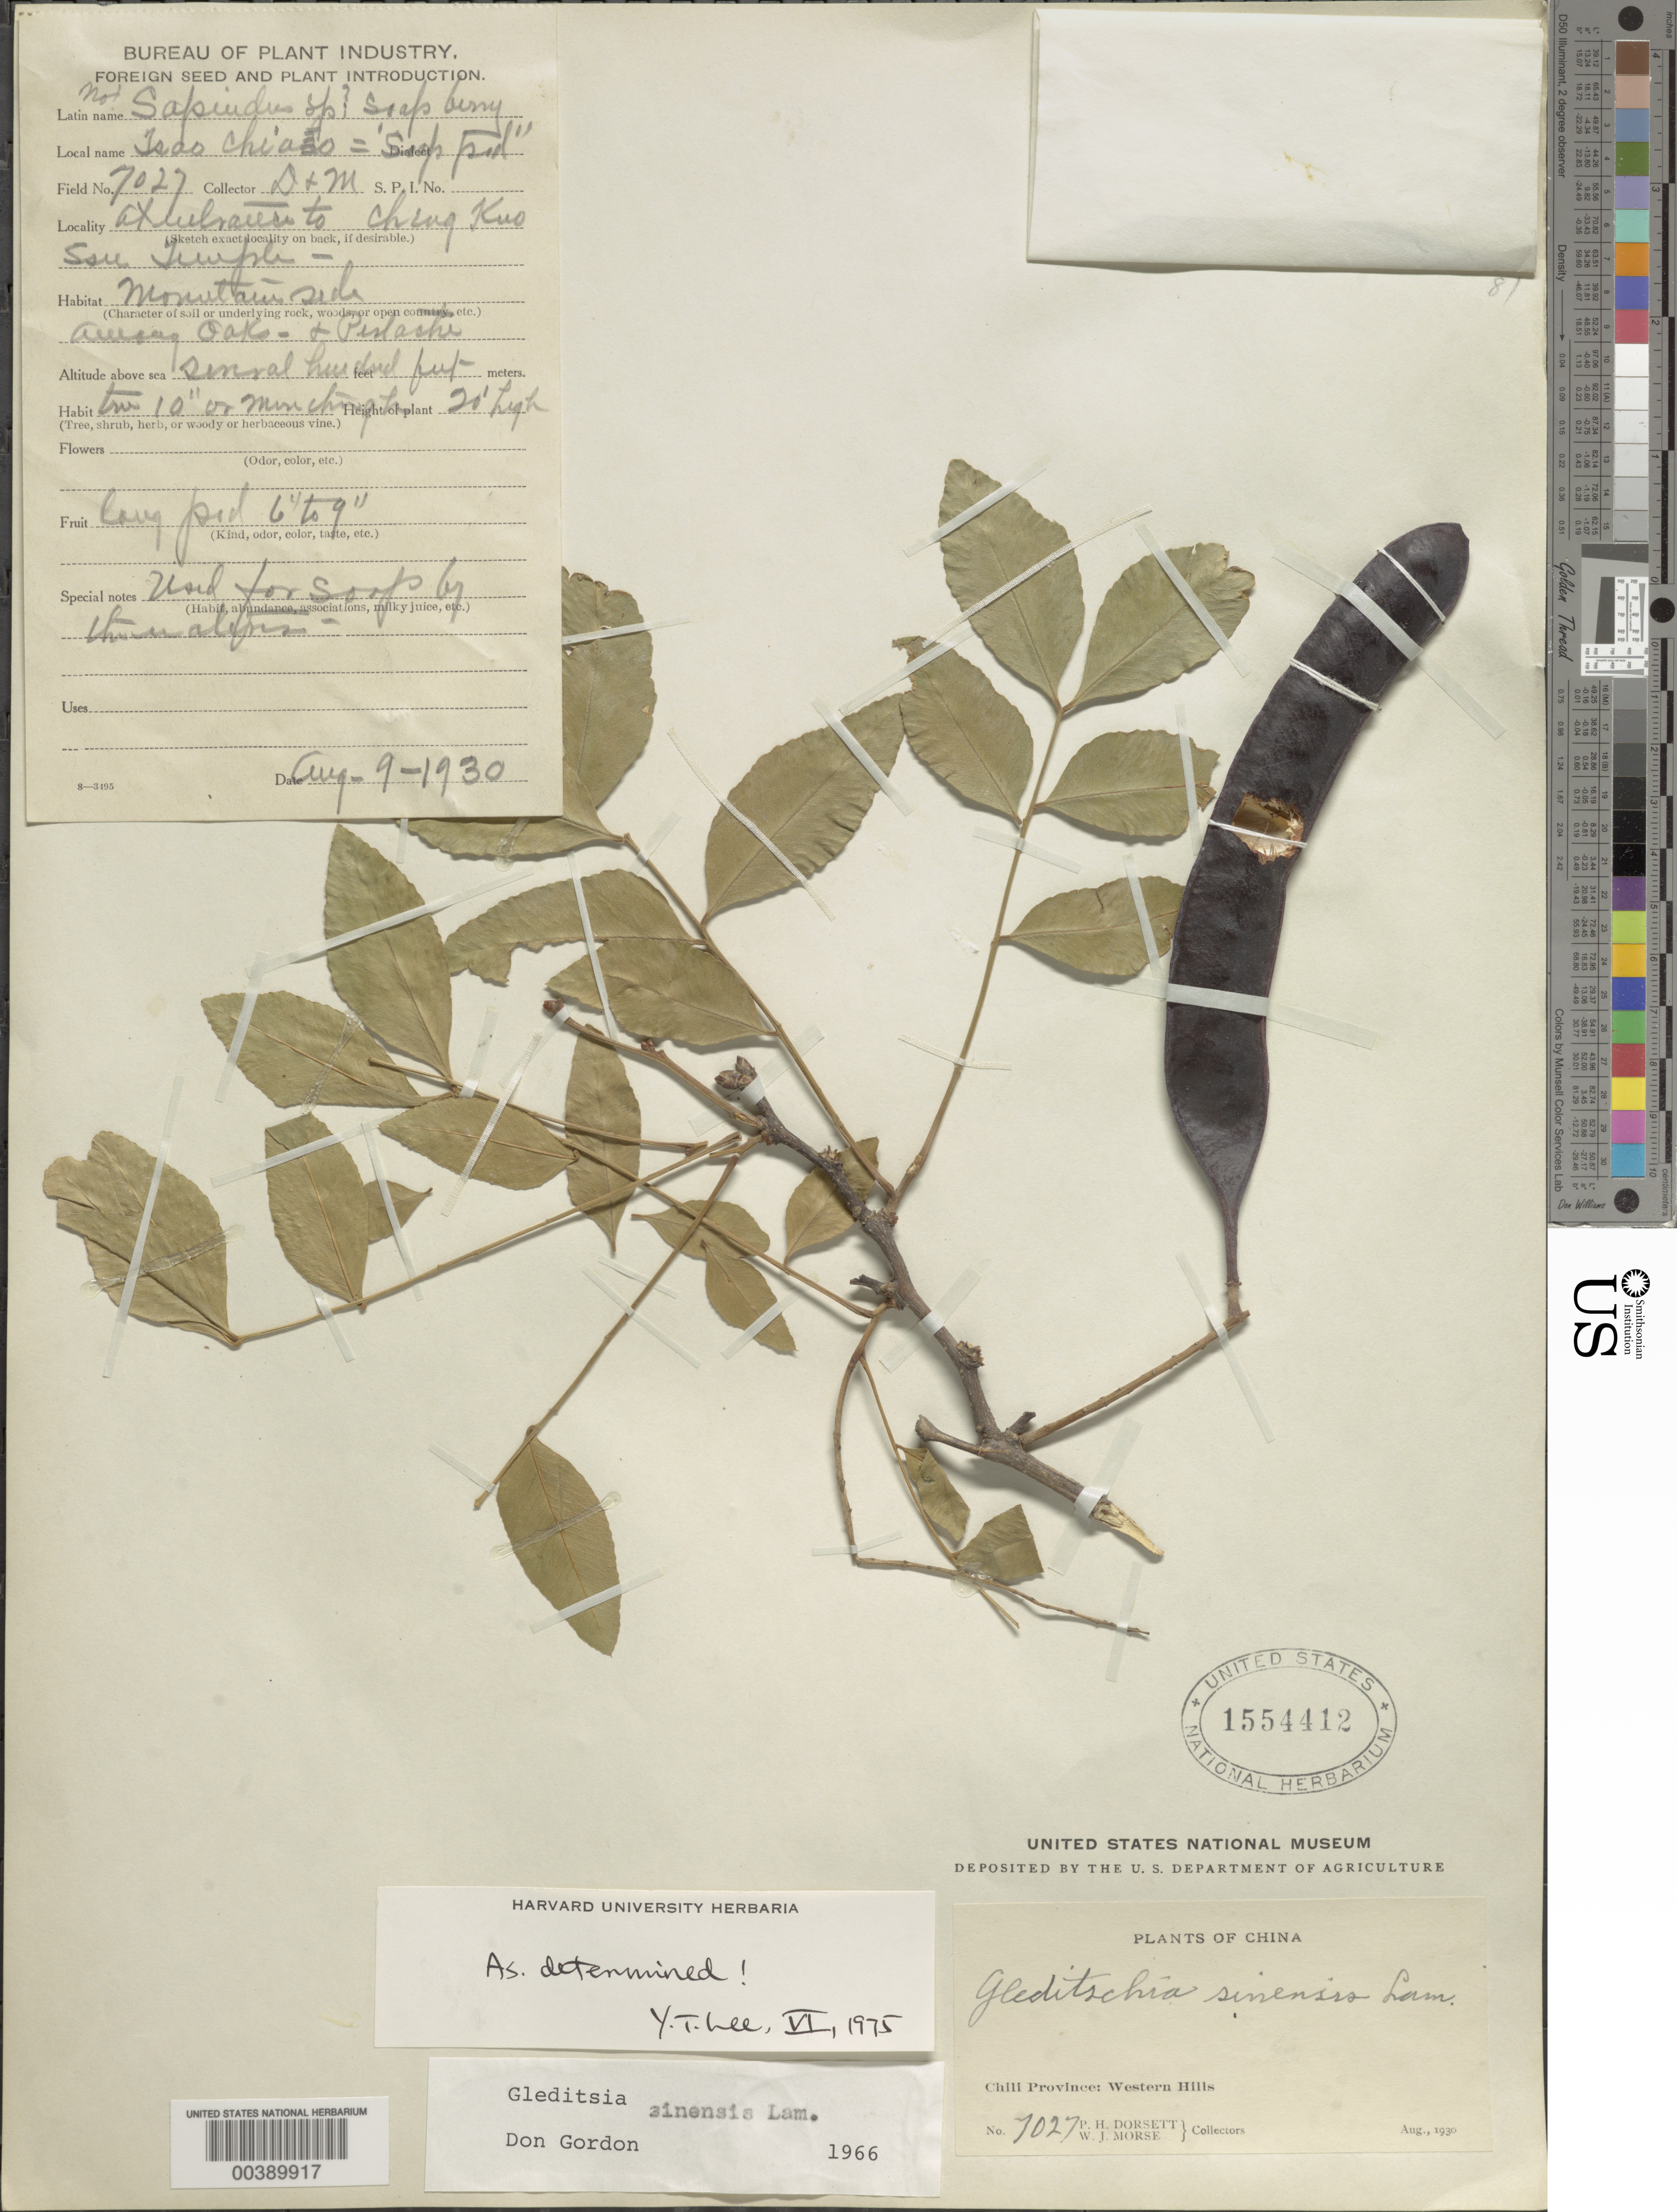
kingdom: Plantae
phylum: Tracheophyta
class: Magnoliopsida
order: Fabales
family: Fabaceae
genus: Gleditsia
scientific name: Gleditsia sinensis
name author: Lam.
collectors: P. H. Dorsett & W. J. Morse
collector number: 7027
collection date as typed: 09 Aug 1930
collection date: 1930-08-09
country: China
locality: Ssu temple, axeulrause to ching kuo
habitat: Mountain side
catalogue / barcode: US 1554412